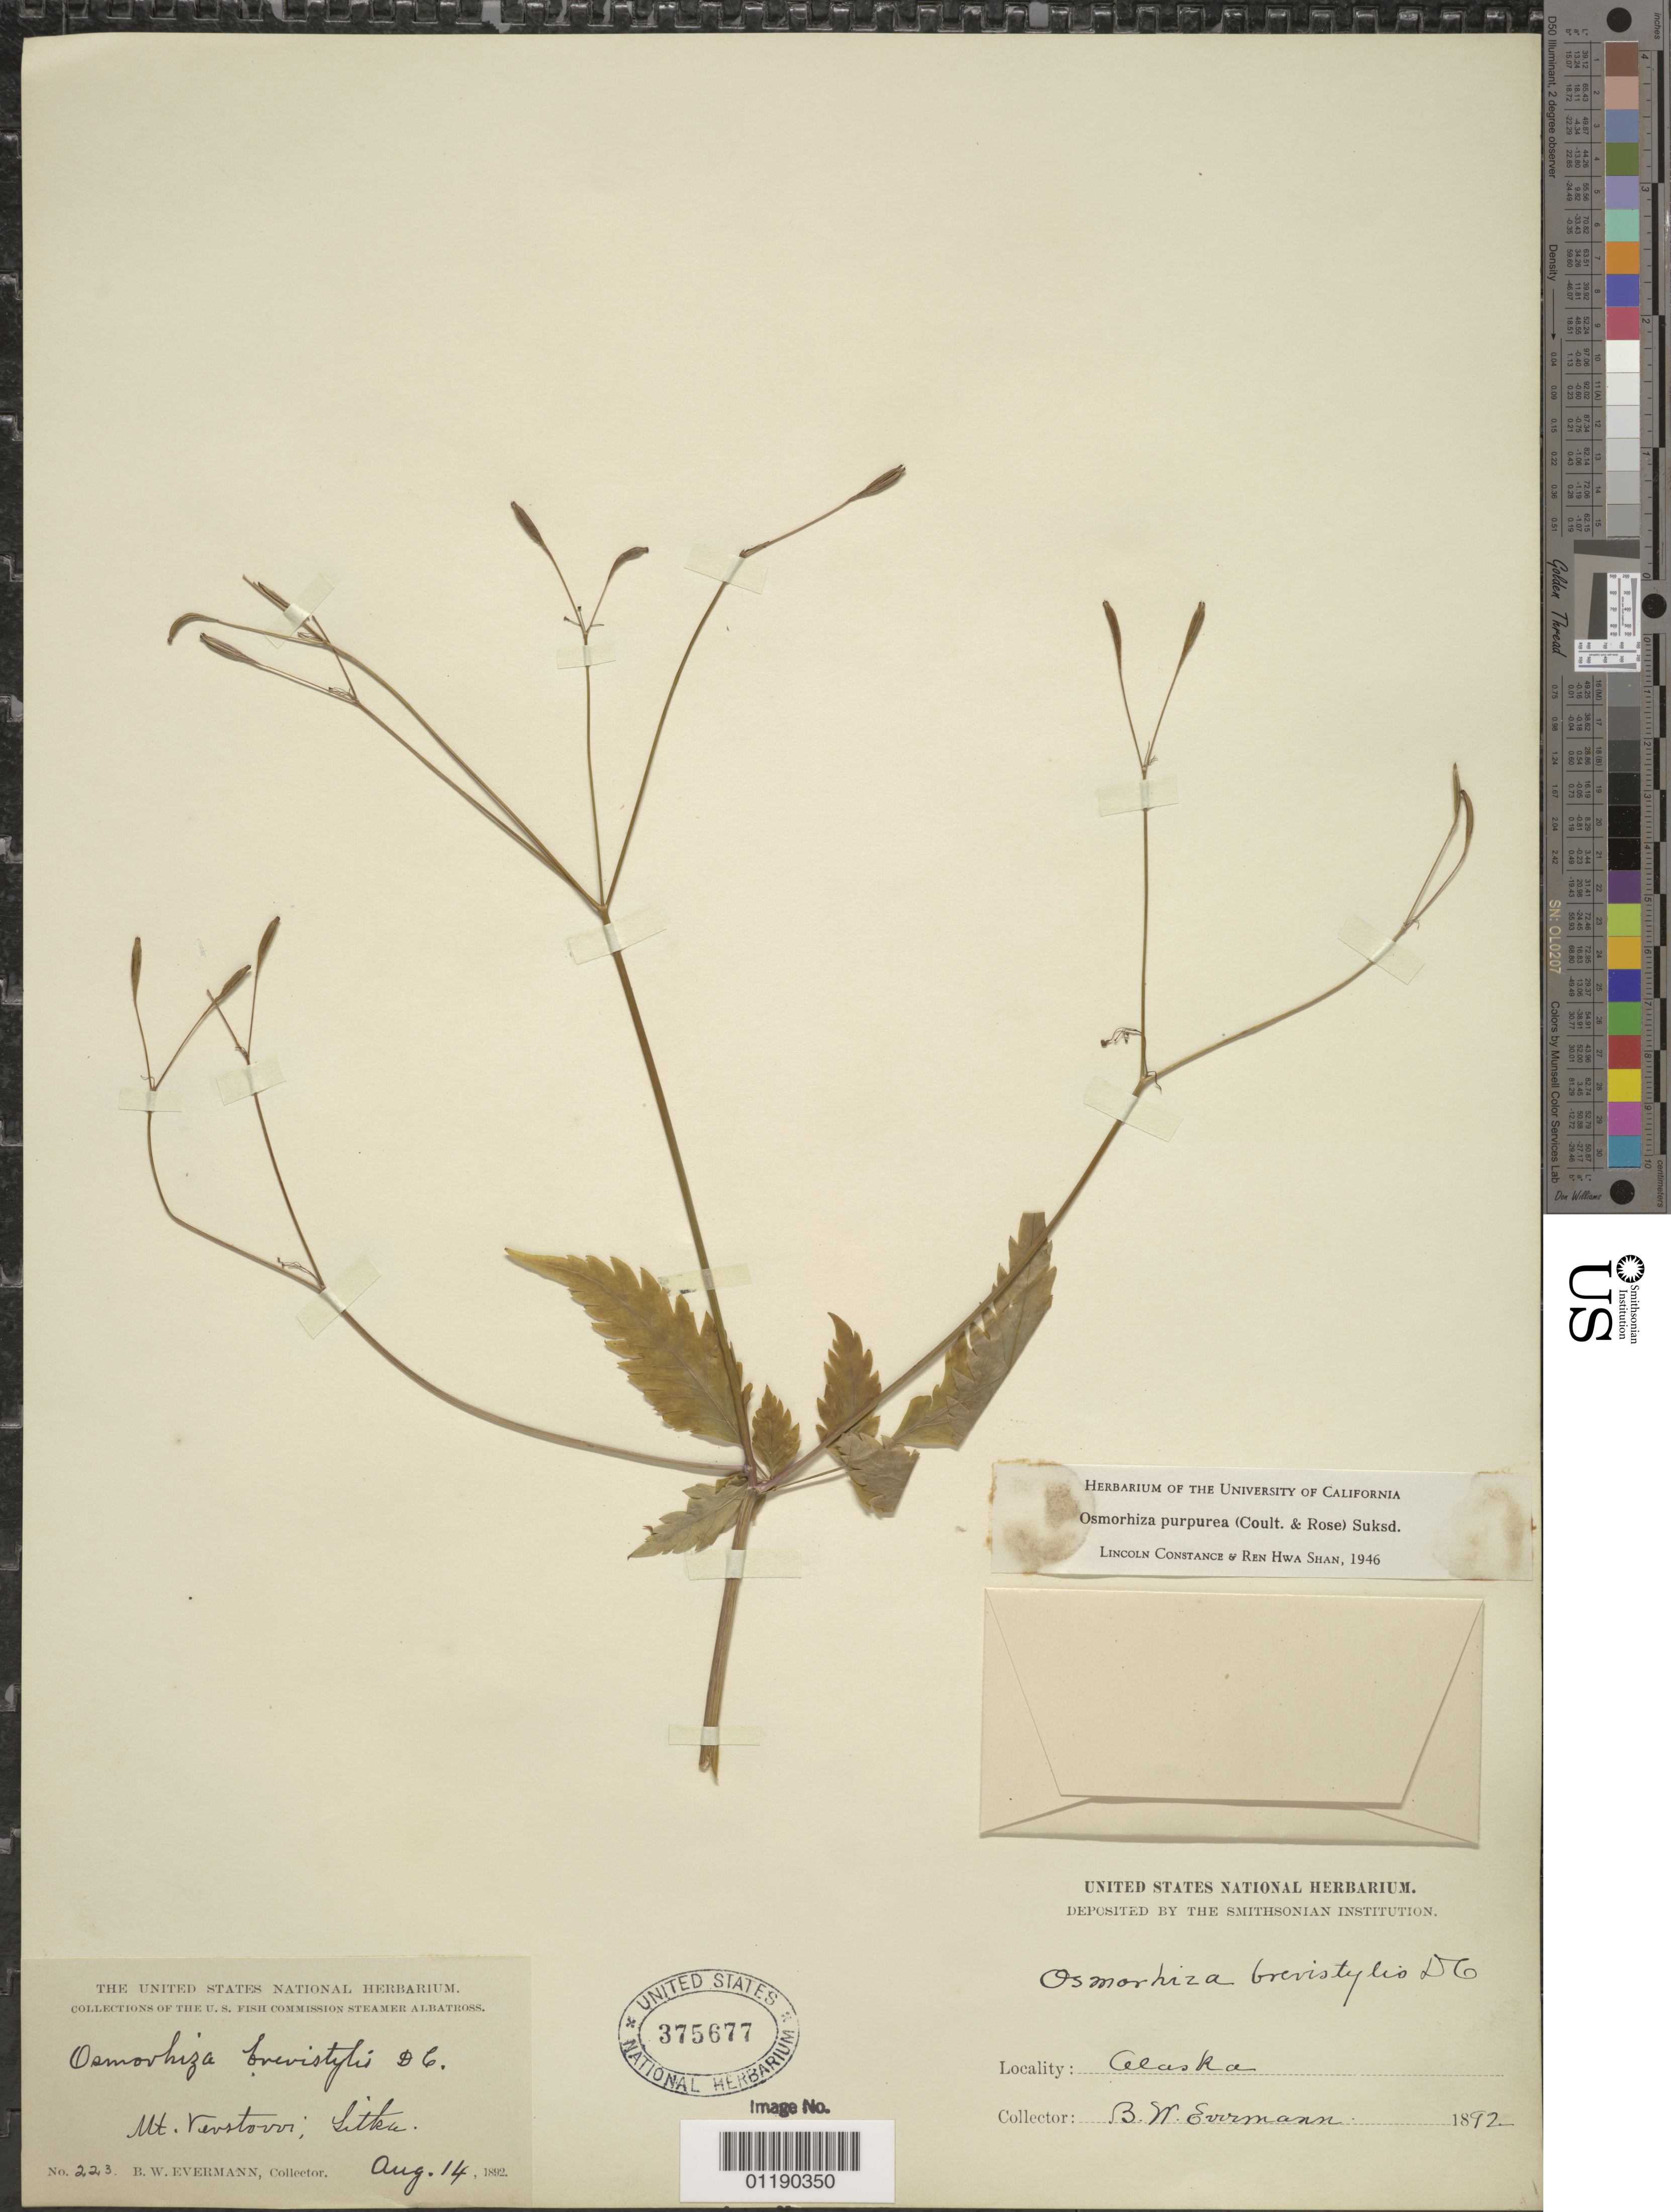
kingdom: Plantae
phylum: Tracheophyta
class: Magnoliopsida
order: Apiales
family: Apiaceae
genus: Osmorhiza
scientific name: Osmorhiza purpurea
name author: (J.M. Coult. & Rose) Suksd.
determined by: Constance, L.; Shan, R. H.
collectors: B. W. Evermann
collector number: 223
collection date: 1892-08-14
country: United States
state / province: Alaska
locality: Sitka, Mt. Verstovoi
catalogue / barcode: US 375677